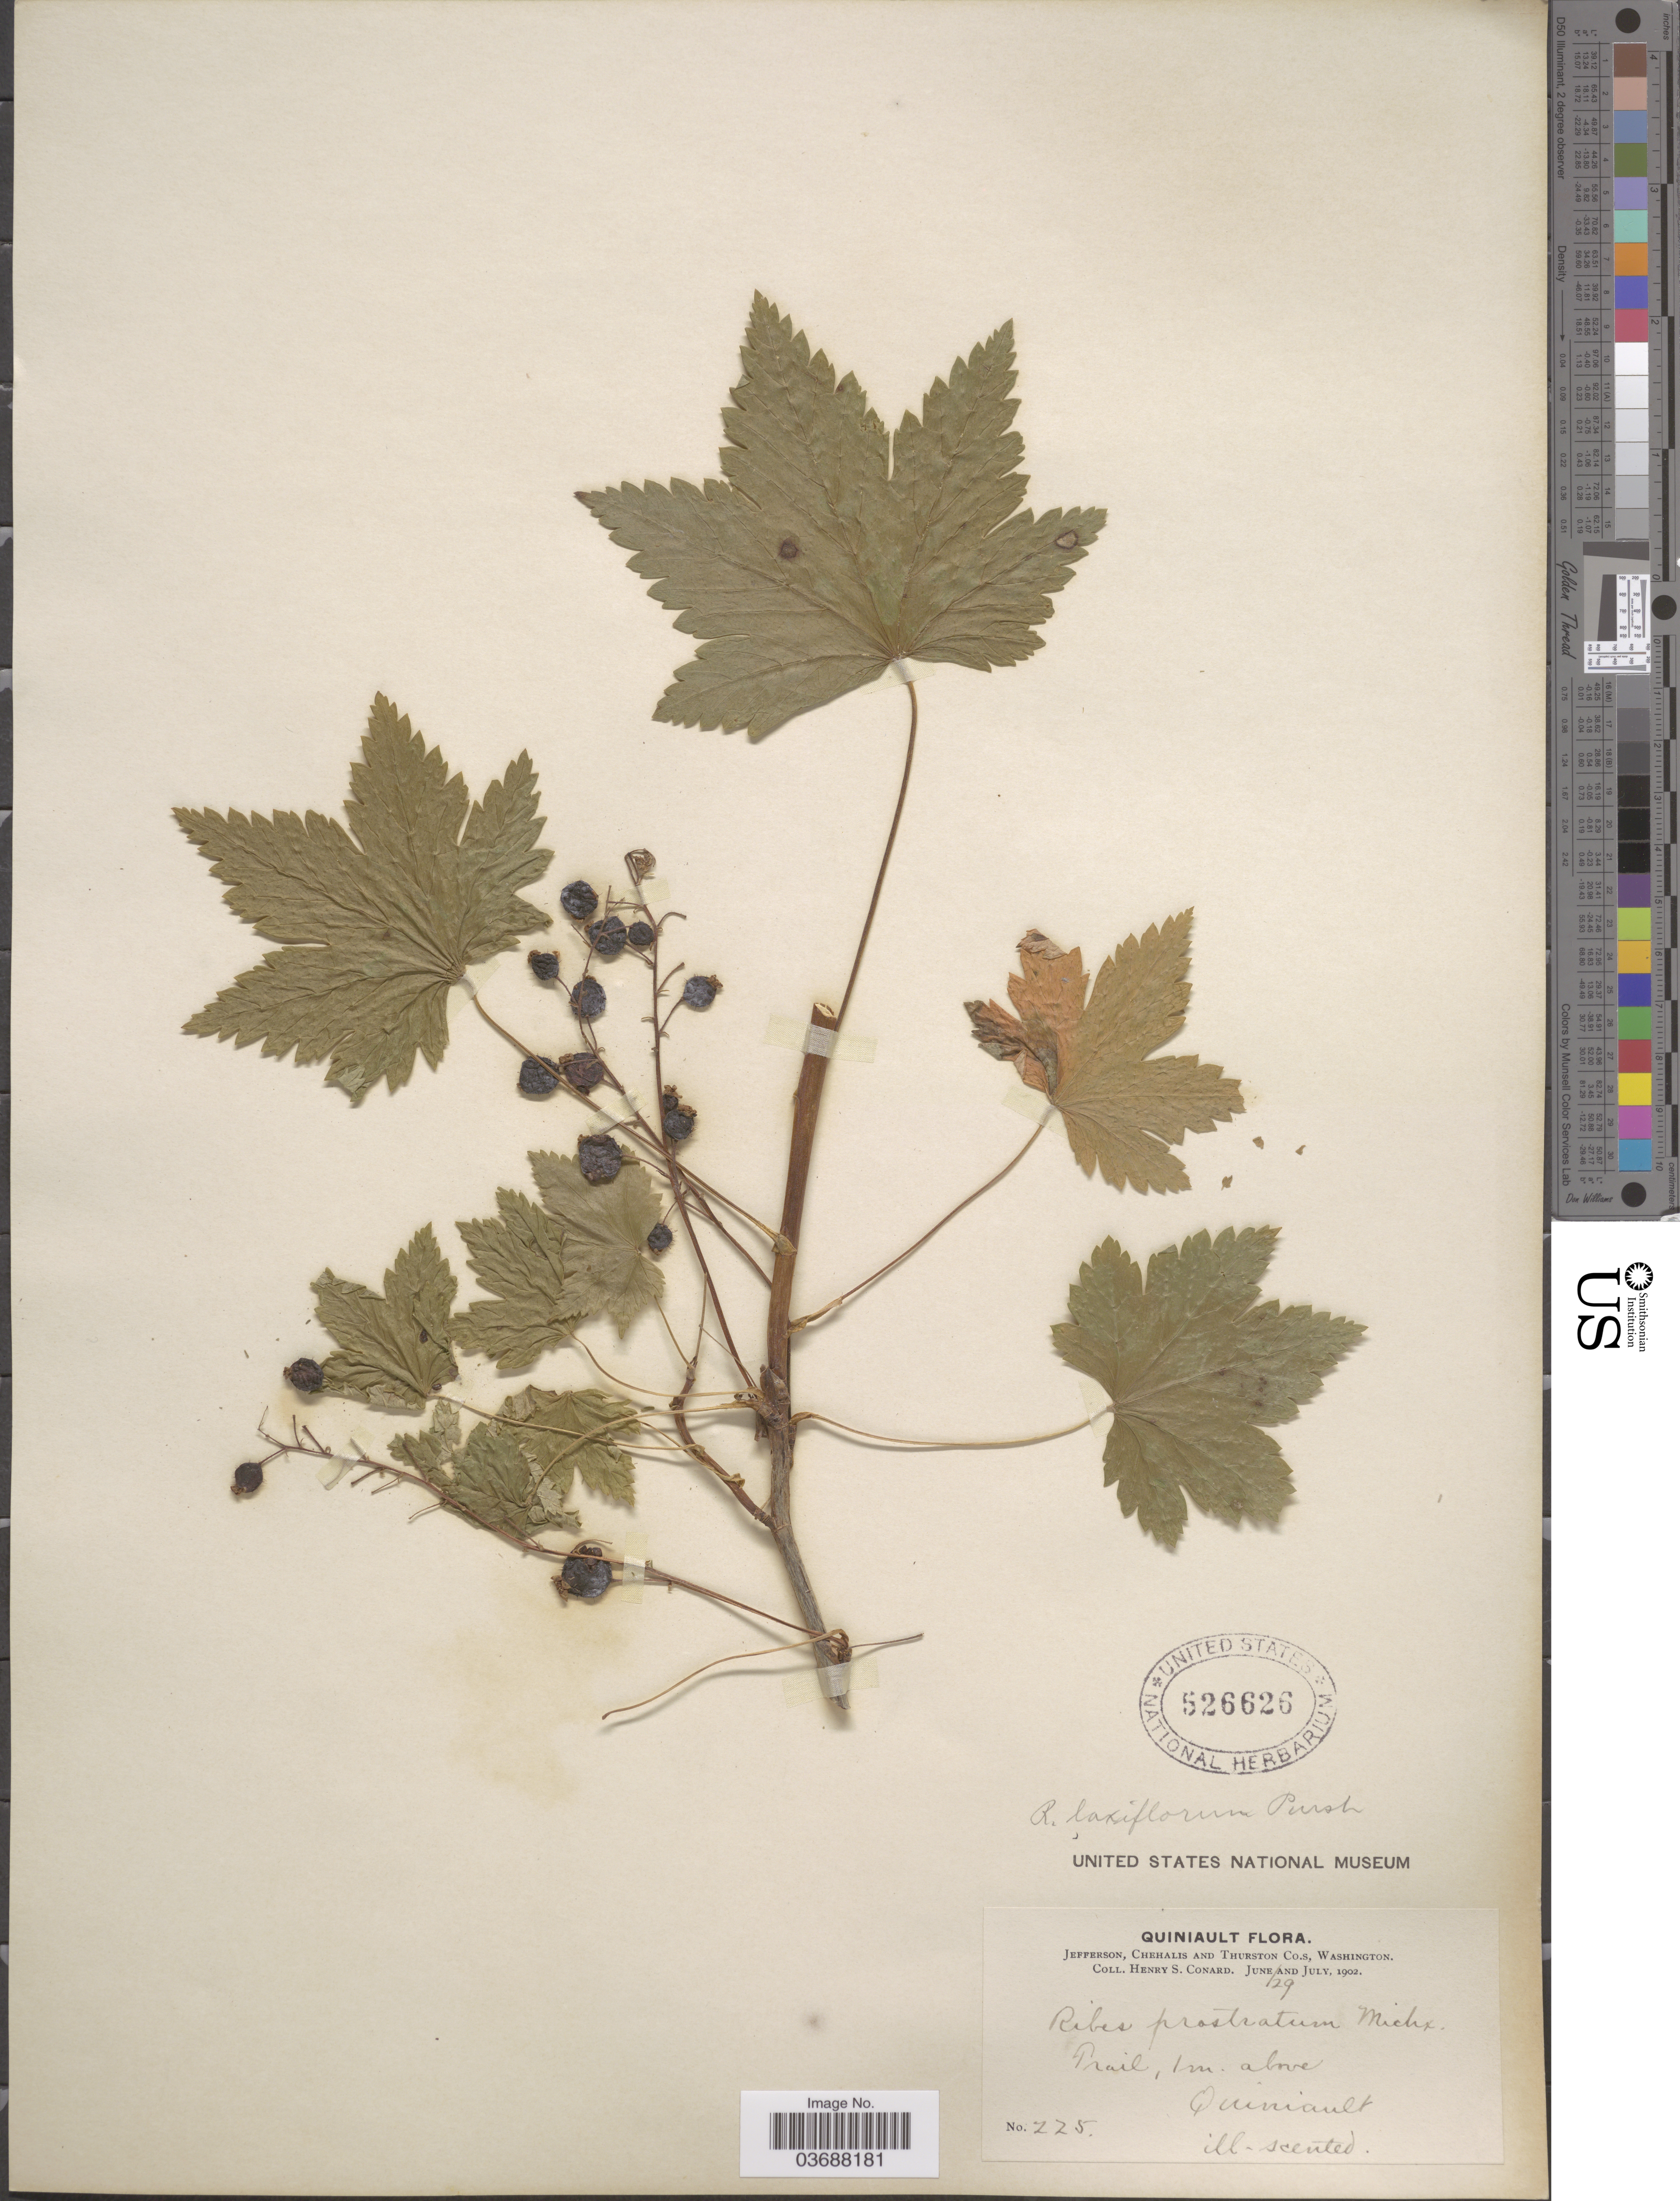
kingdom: Plantae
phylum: Tracheophyta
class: Magnoliopsida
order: Saxifragales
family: Grossulariaceae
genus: Ribes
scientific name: Ribes laxiflorum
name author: Pursh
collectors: H. S. Conard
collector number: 225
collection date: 1902-06-29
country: United States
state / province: Washington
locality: Quiniault. Trail, 1 m. above Quiniault.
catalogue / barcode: US 526626